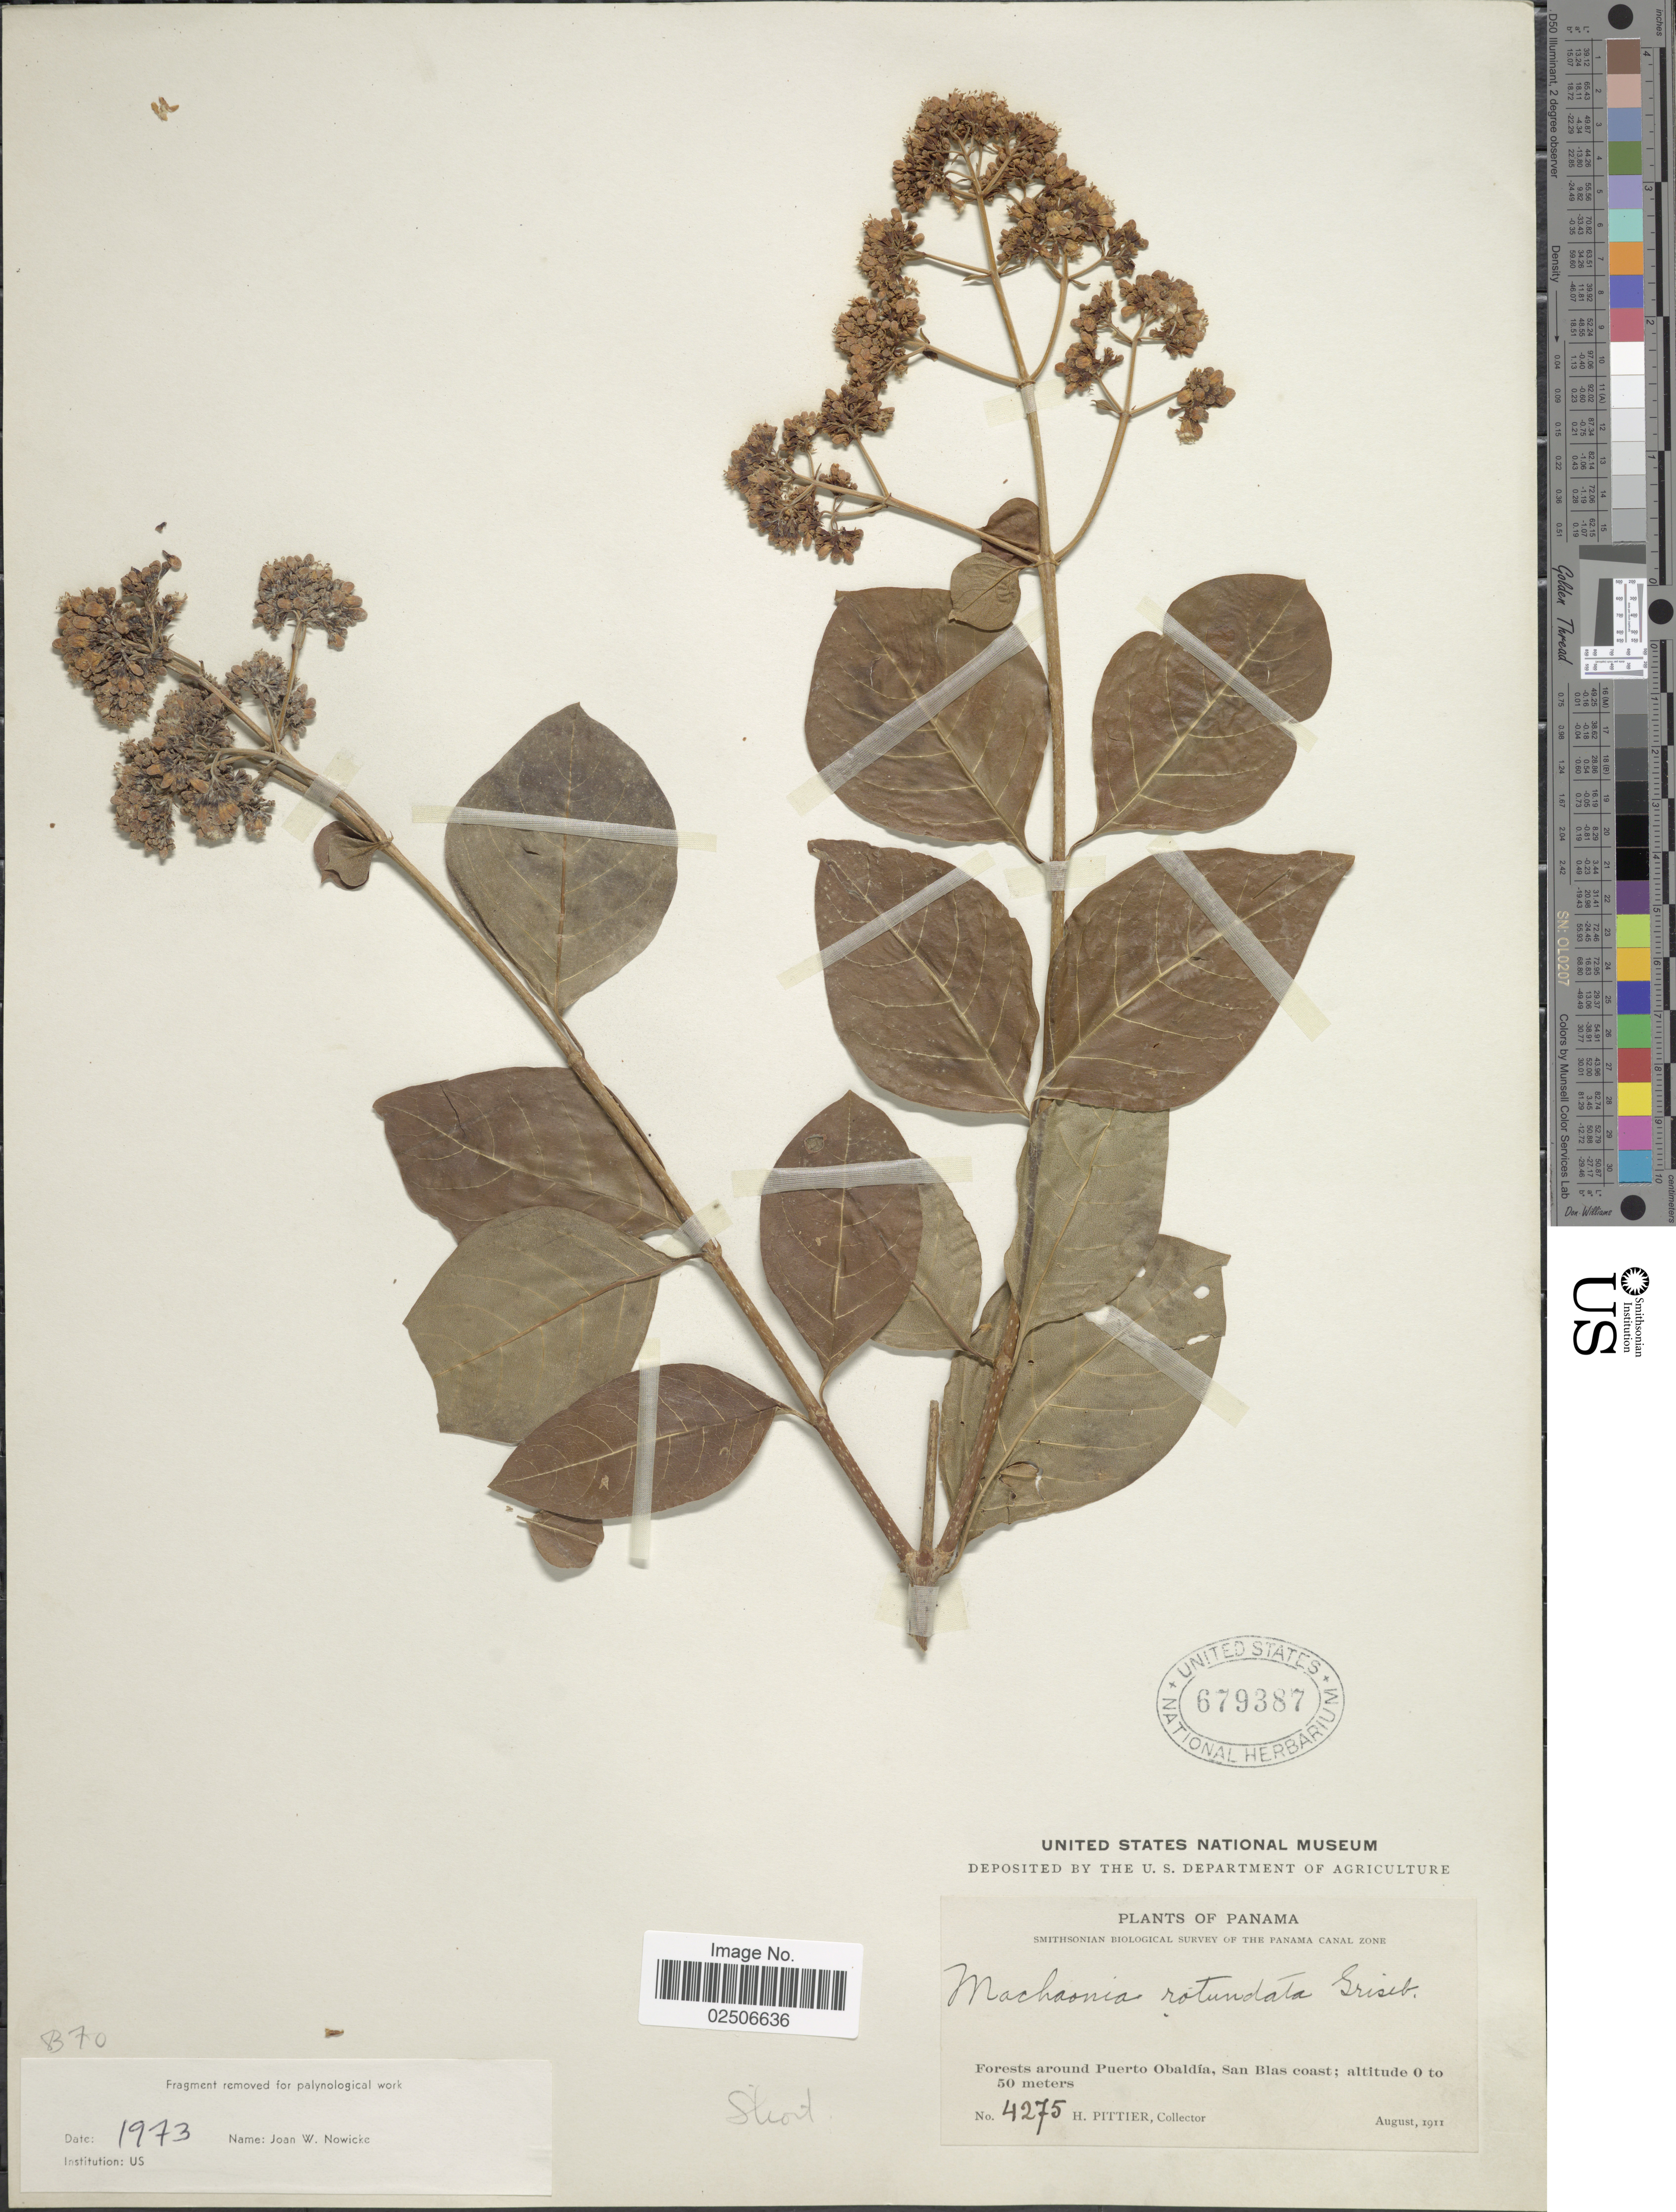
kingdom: Plantae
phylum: Tracheophyta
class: Magnoliopsida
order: Gentianales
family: Rubiaceae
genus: Machaonia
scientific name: Machaonia martinicensis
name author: (DC.) Standl.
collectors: H. F. Pittier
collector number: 4275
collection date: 1911-08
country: Panama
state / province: Colón / Panamá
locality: Panama Canal Zone, Forests around Puerto Obaldia, San Blas coast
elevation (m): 0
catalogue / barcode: US 679387